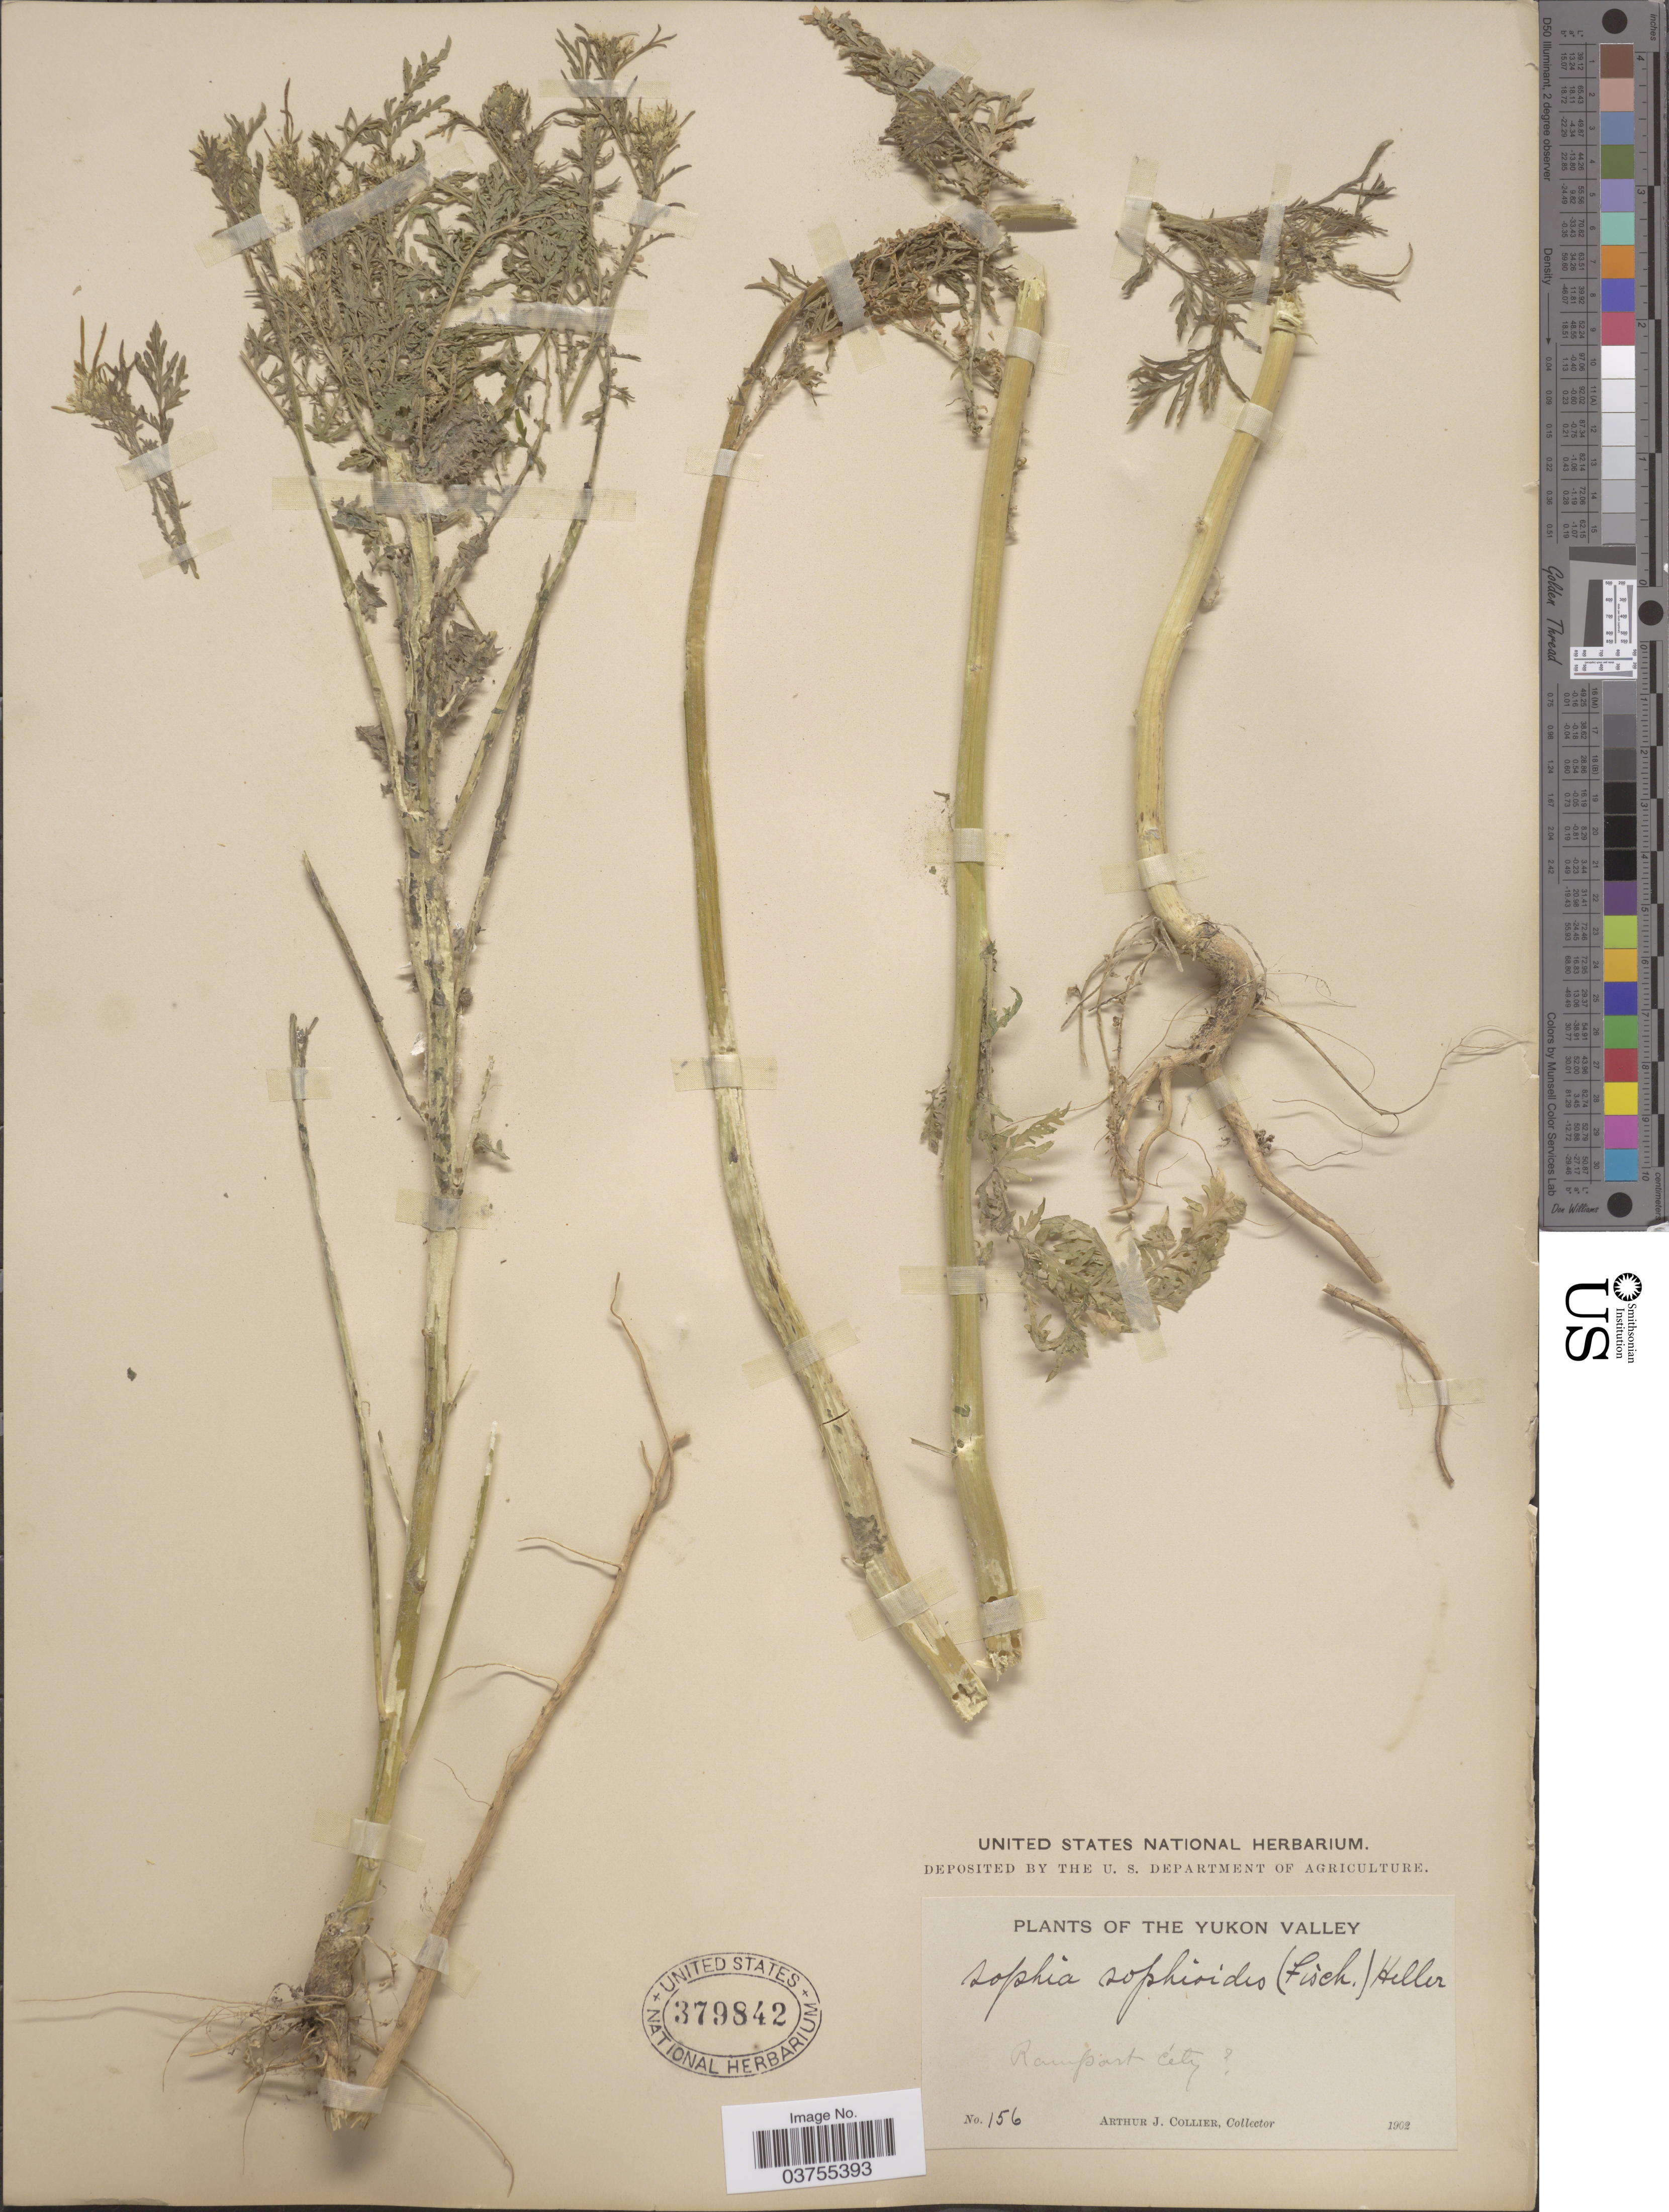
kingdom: Plantae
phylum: Tracheophyta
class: Magnoliopsida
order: Brassicales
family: Brassicaceae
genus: Descurainia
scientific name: Descurainia sophioides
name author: (Fisch.) O.E. Schultz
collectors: A. Collier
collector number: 156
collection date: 1902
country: Canada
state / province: Yukon Territory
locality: The Yukon Valley. Ramport City [unsure placement]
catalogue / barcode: US 379842